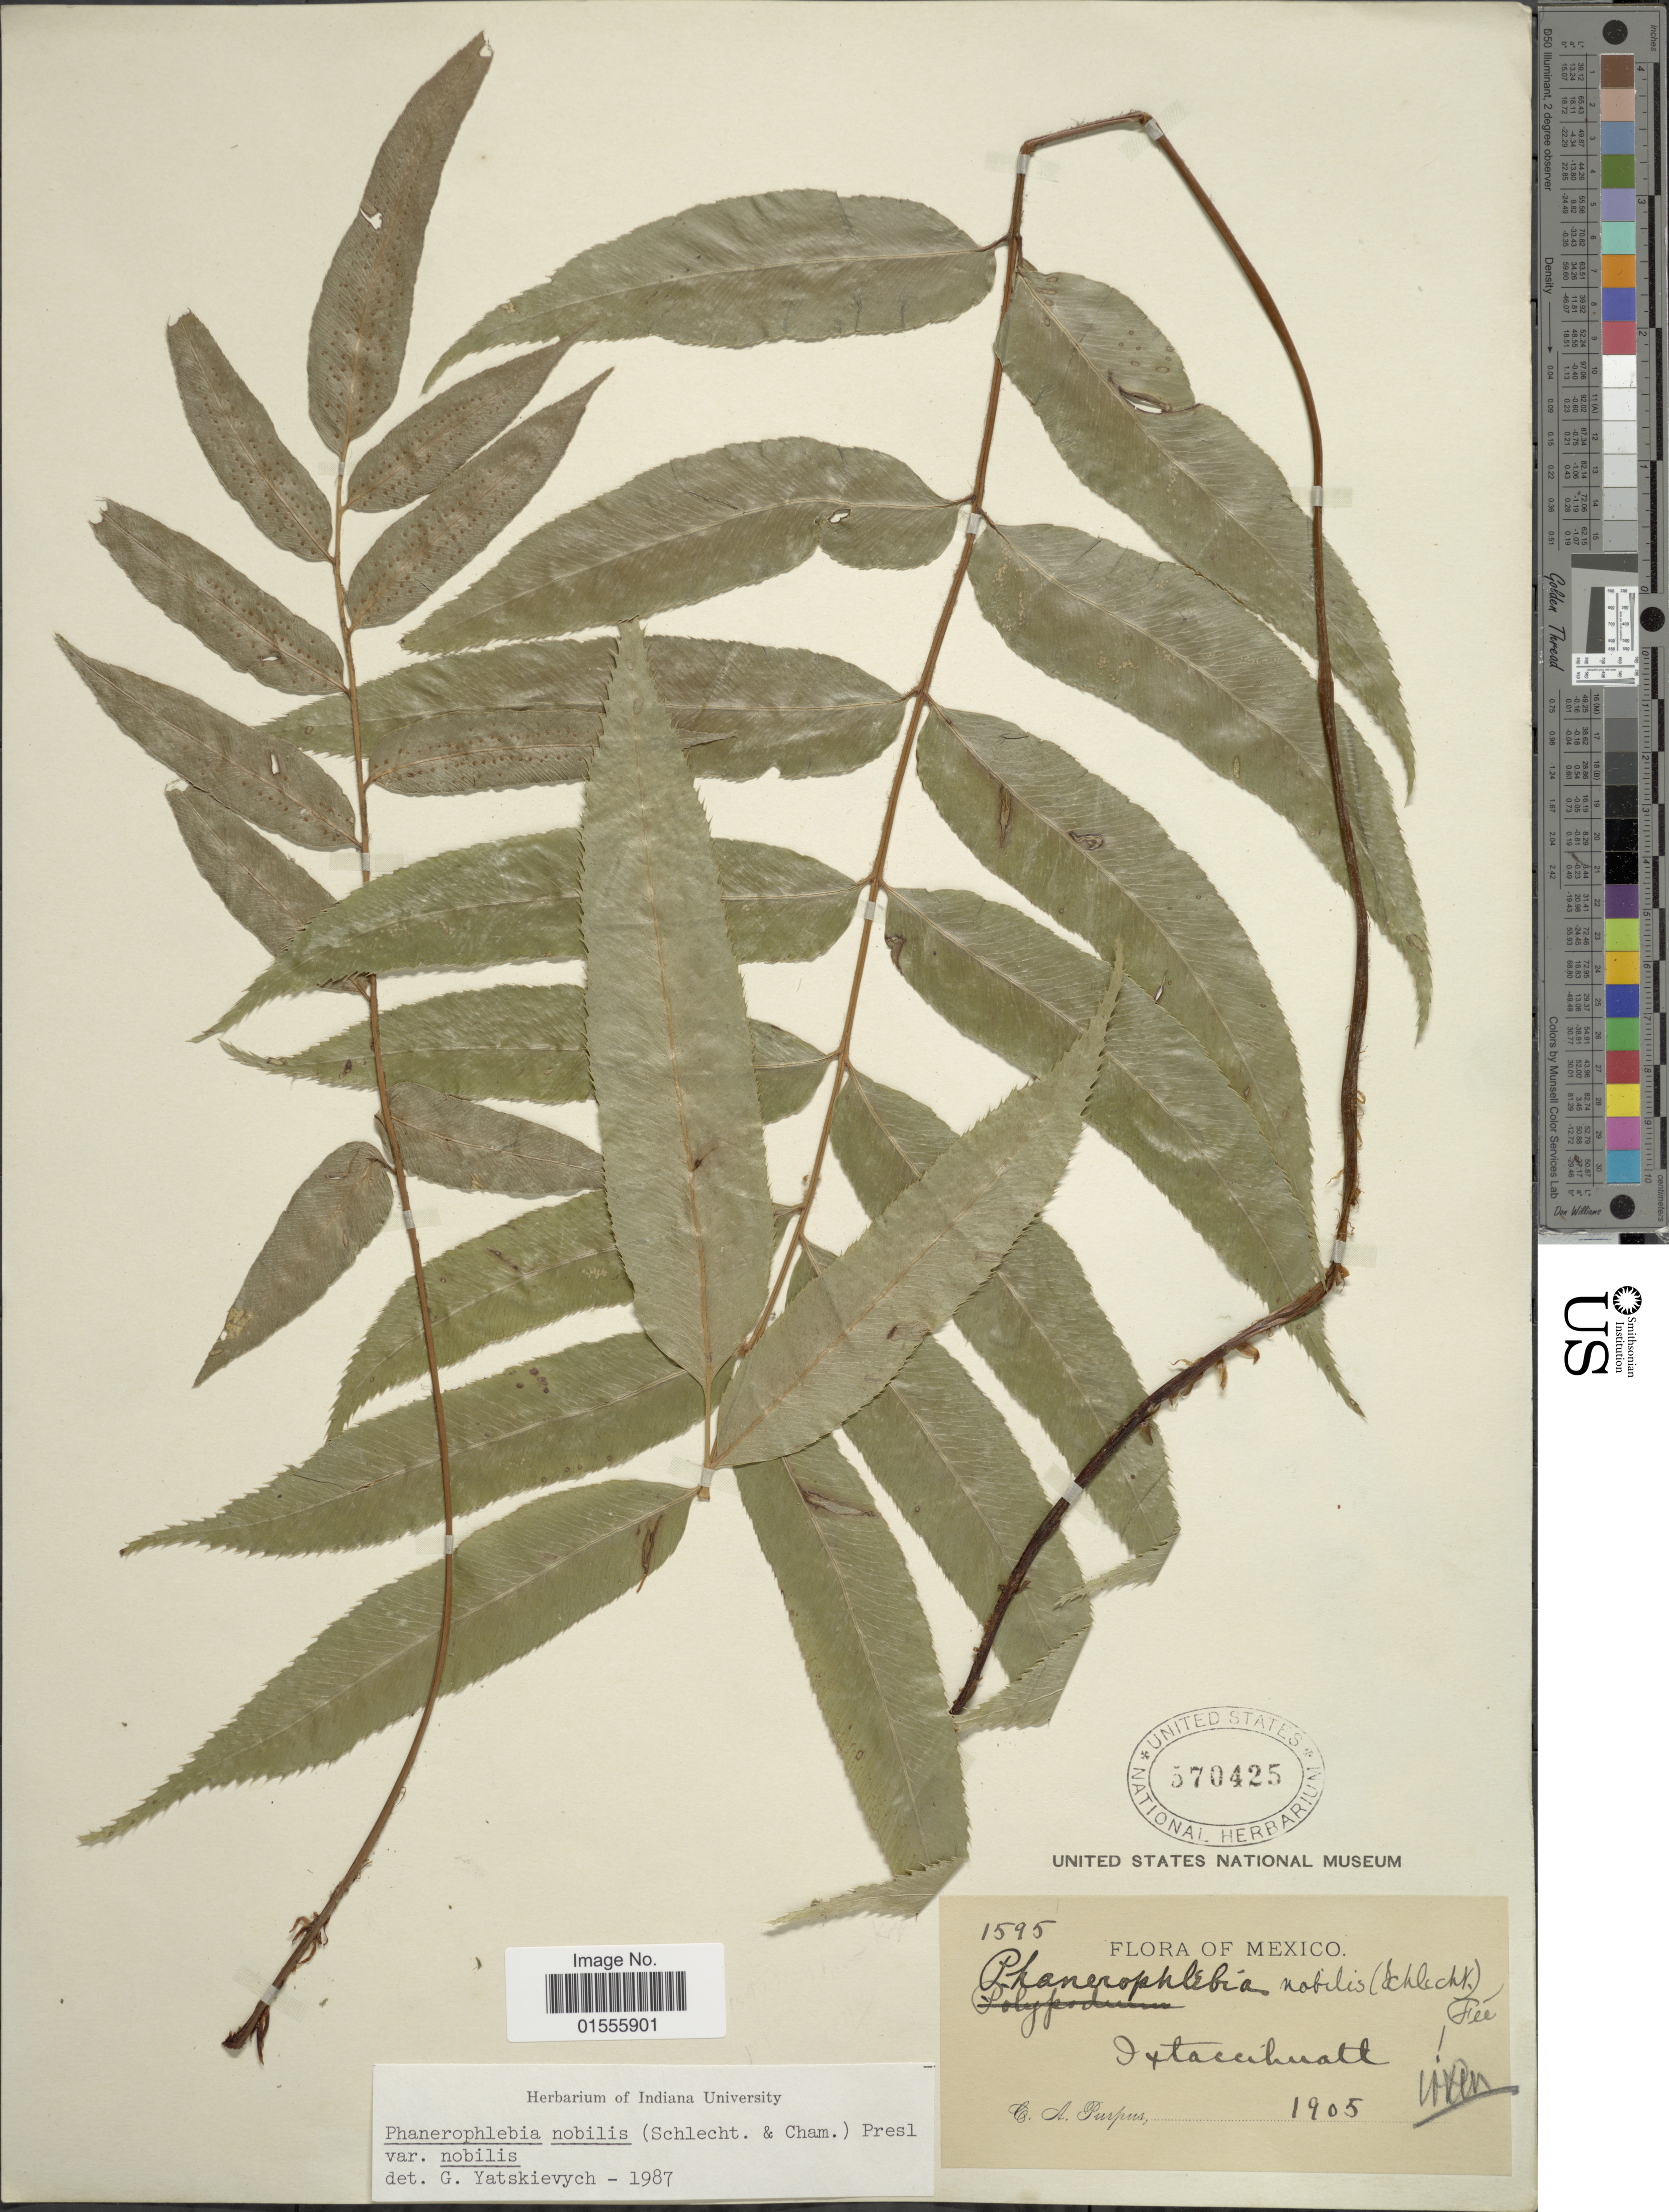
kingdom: Plantae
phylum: Tracheophyta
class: Polypodiopsida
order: Polypodiales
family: Dryopteridaceae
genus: Phanerophlebia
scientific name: Phanerophlebia nobilis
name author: (Schltdl. & Cham.) C. Presl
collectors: C. A. Purpus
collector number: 1595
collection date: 1905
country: Mexico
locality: Iztaccihuatl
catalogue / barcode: US 570425